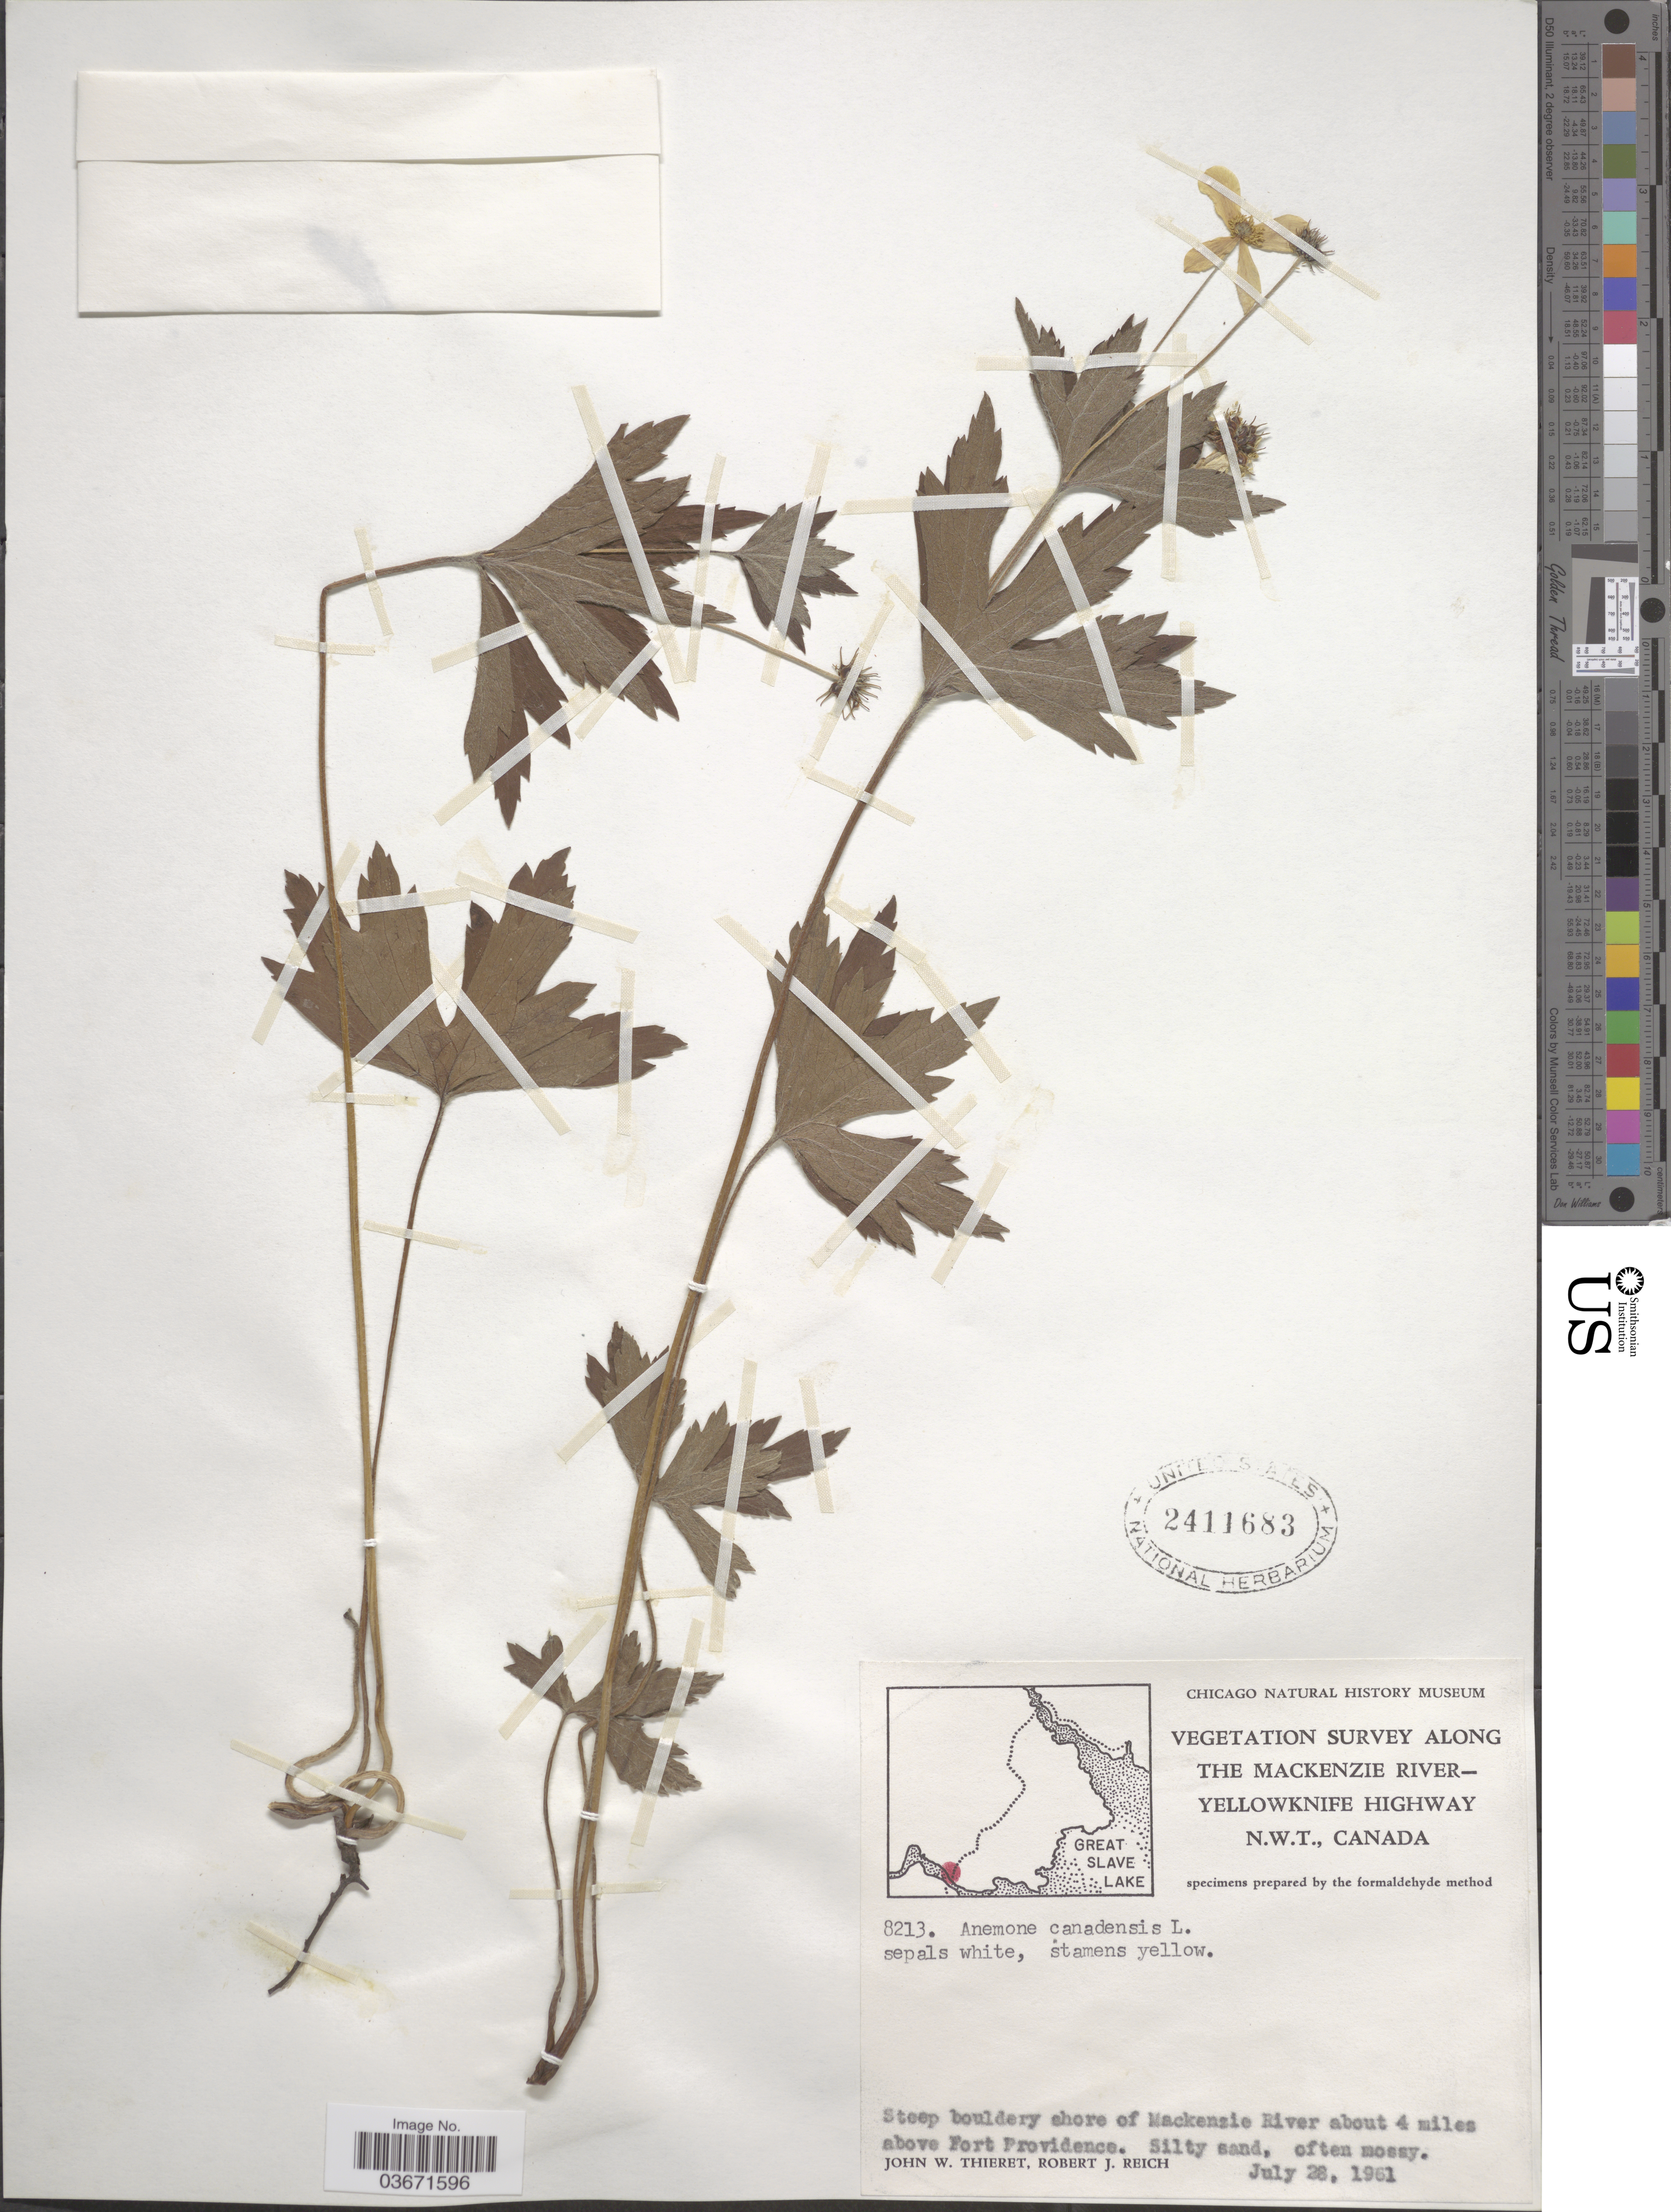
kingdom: Plantae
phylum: Tracheophyta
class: Magnoliopsida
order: Ranunculales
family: Ranunculaceae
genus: Anemone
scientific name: Anemone canadensis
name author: L.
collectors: J. W. Thieret & R. Reich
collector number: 8213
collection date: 1961-07-28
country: Canada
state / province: Northwest Territories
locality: Along the Mackenzie River-Yellowknife Highway. Steep bouldery shore of Mackenzie River about 4 miles above Fort Providence.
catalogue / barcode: US 2411683